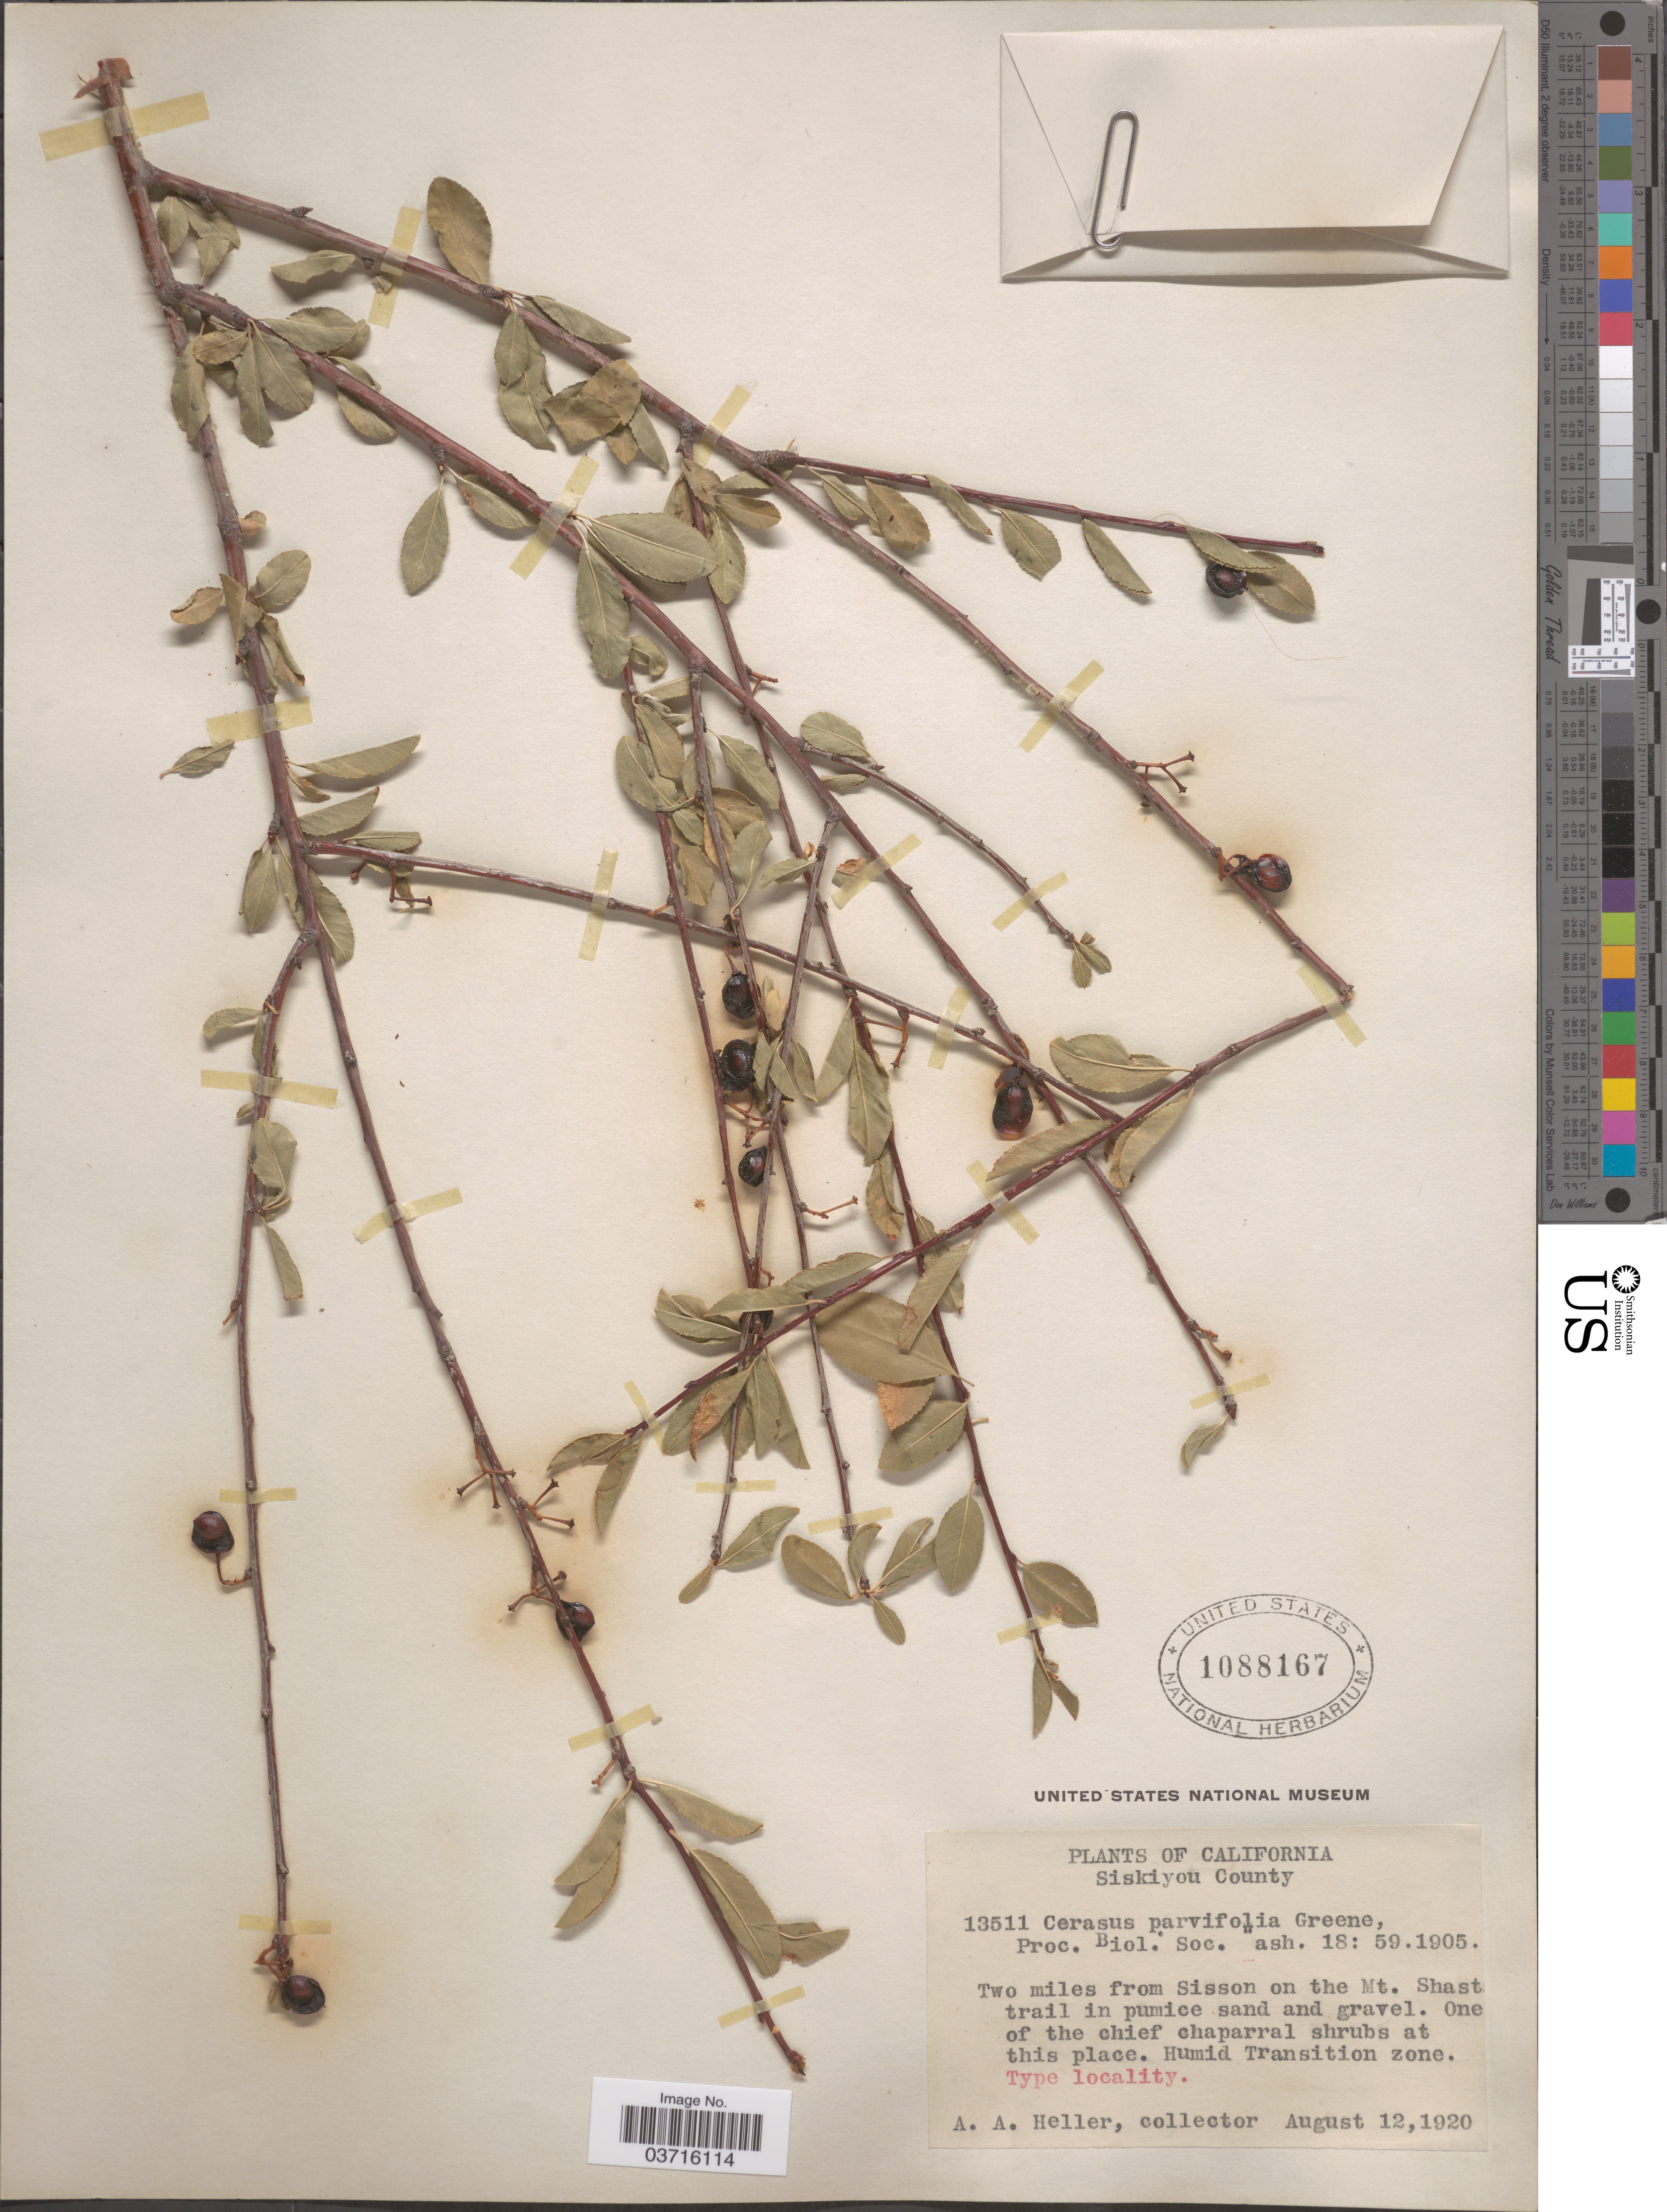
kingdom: Plantae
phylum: Tracheophyta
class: Magnoliopsida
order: Rosales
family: Rosaceae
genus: Prunus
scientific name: Prunus padifolia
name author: A. Nelson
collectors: A. A. Heller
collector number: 13511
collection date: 1920-08-12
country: United States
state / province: California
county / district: Siskiyou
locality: Siskiyou County. Two miles from Sisson on the Mt. Shast trail in pumice sand and gravel. Humid Transition zone.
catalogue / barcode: US 1088167